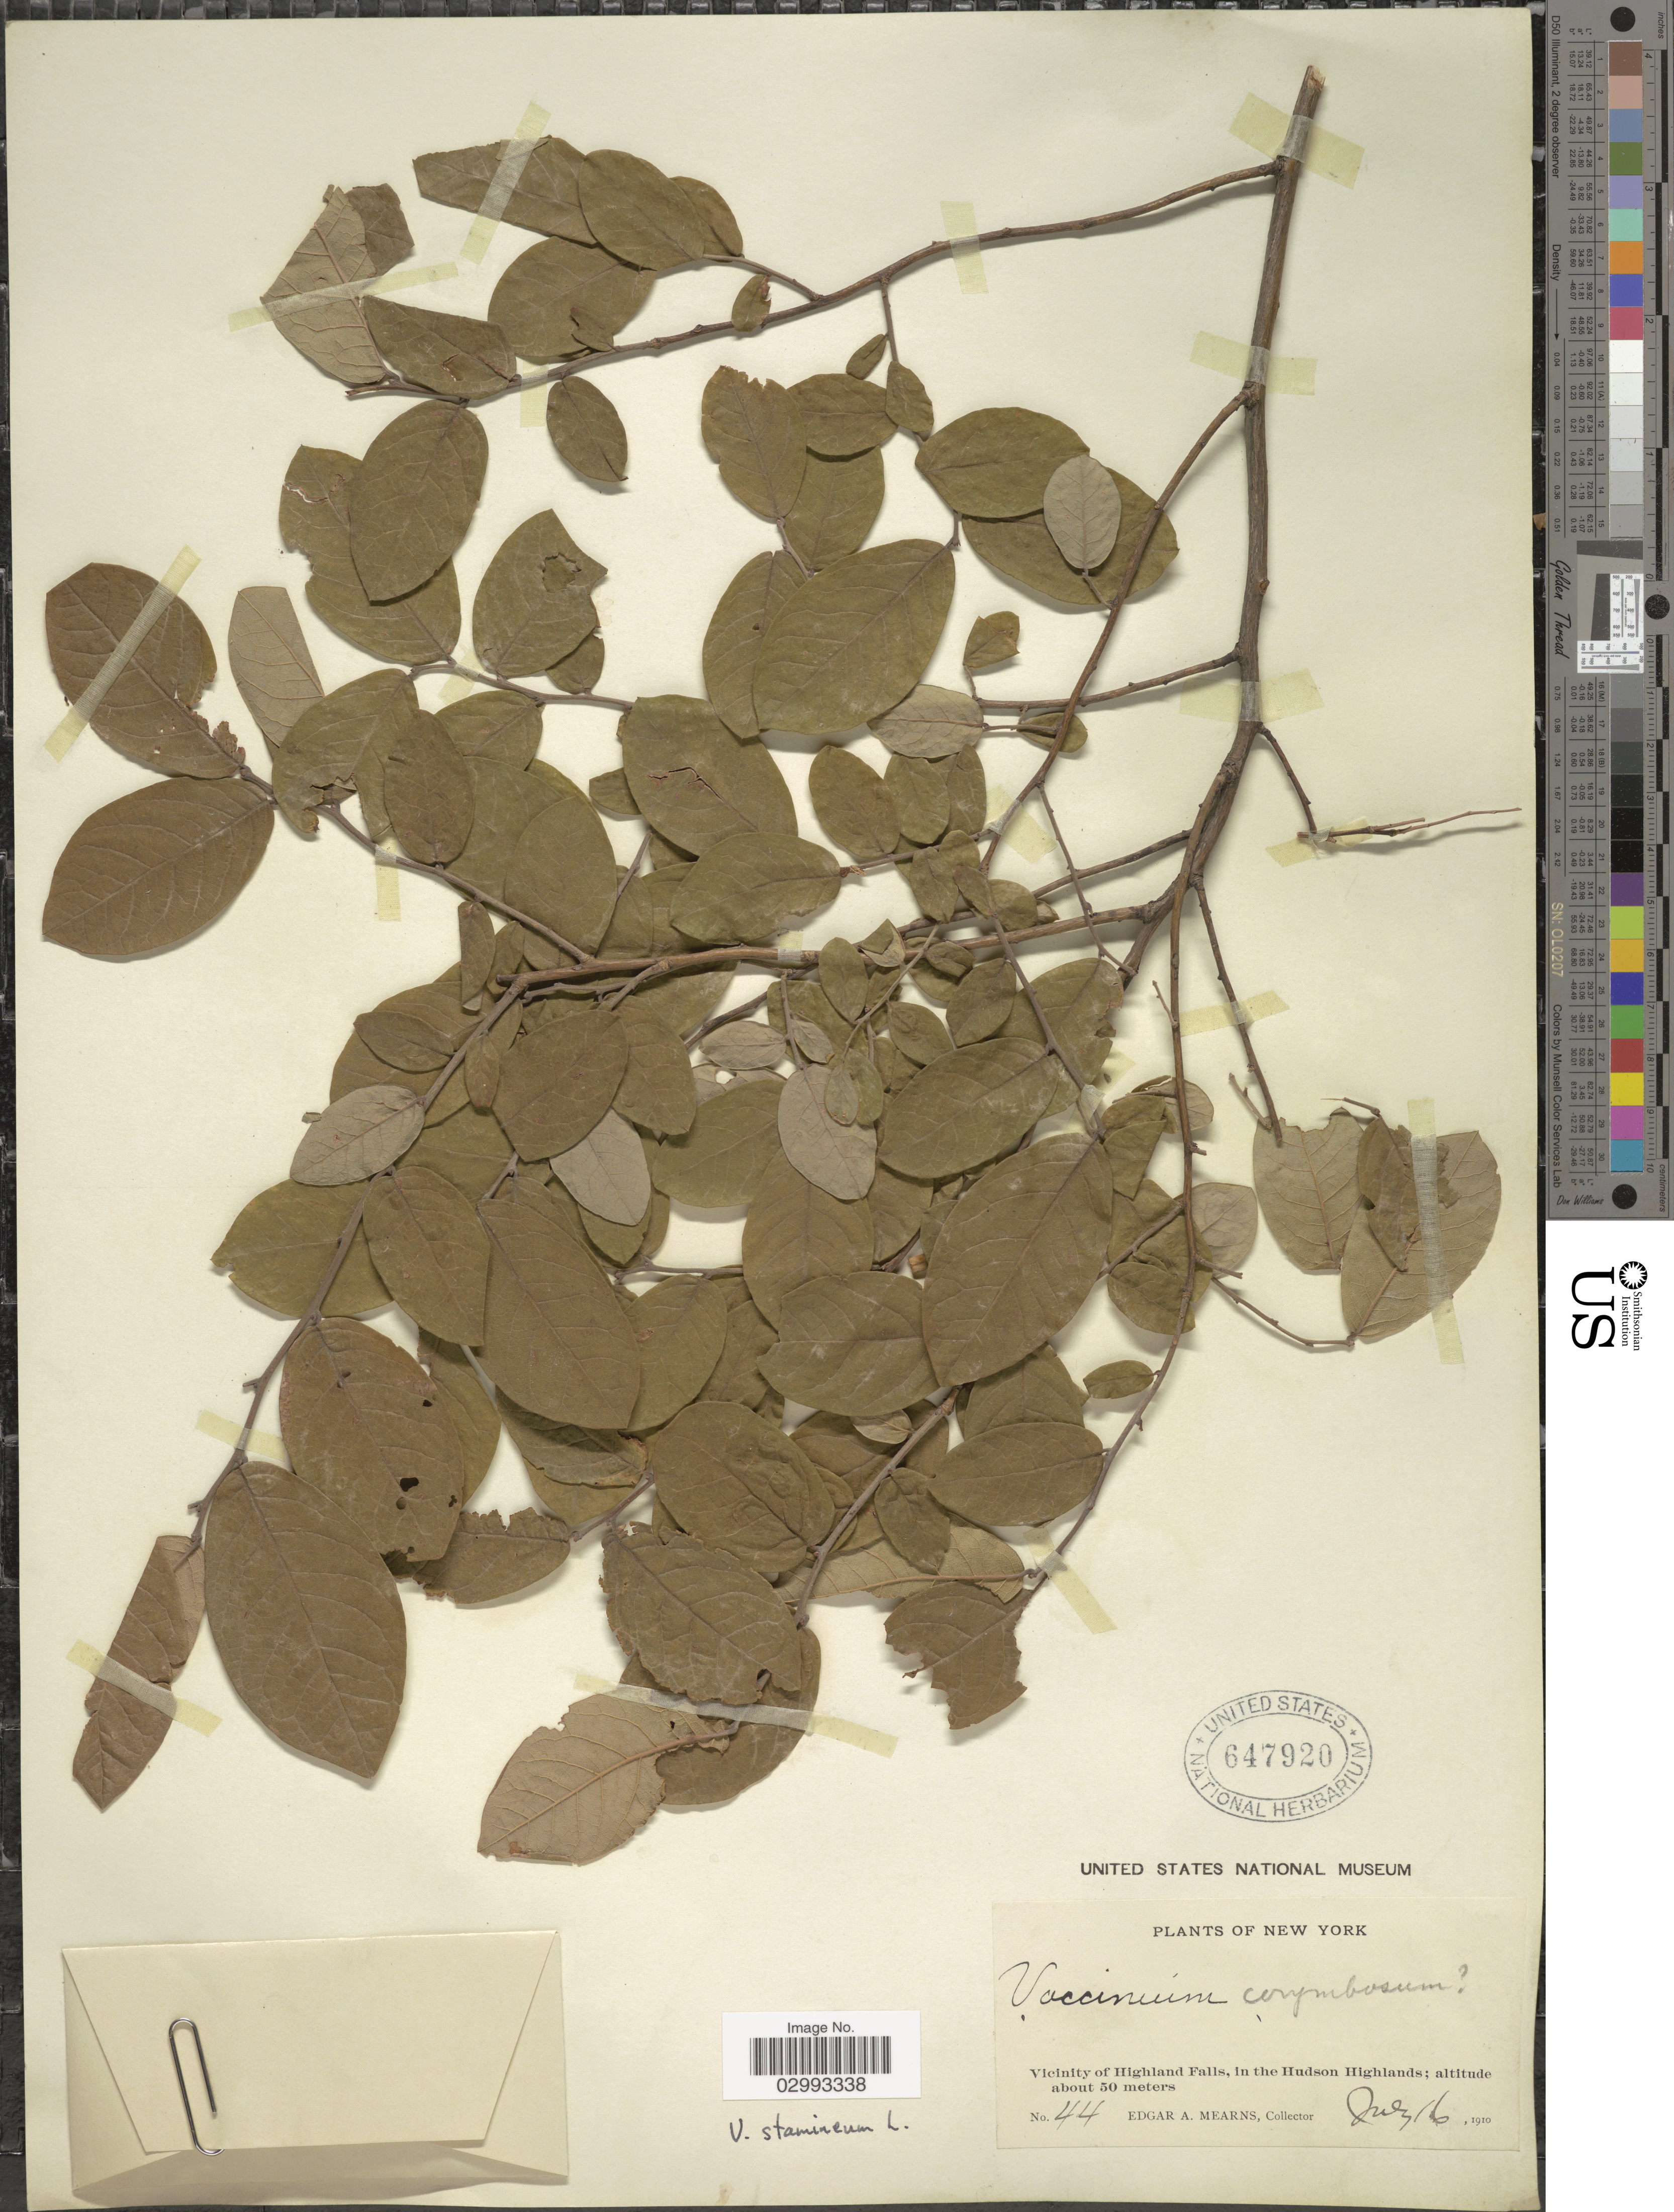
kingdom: Plantae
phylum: Tracheophyta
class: Magnoliopsida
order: Ericales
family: Ericaceae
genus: Polycodium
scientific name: Polycodium stamineum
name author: (L.) Greene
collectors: E. A. Mearns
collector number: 44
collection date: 1910-07-16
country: United States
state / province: New York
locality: Vicinity of Highland Falls, in the Hudson Highlands.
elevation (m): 50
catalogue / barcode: US 647920